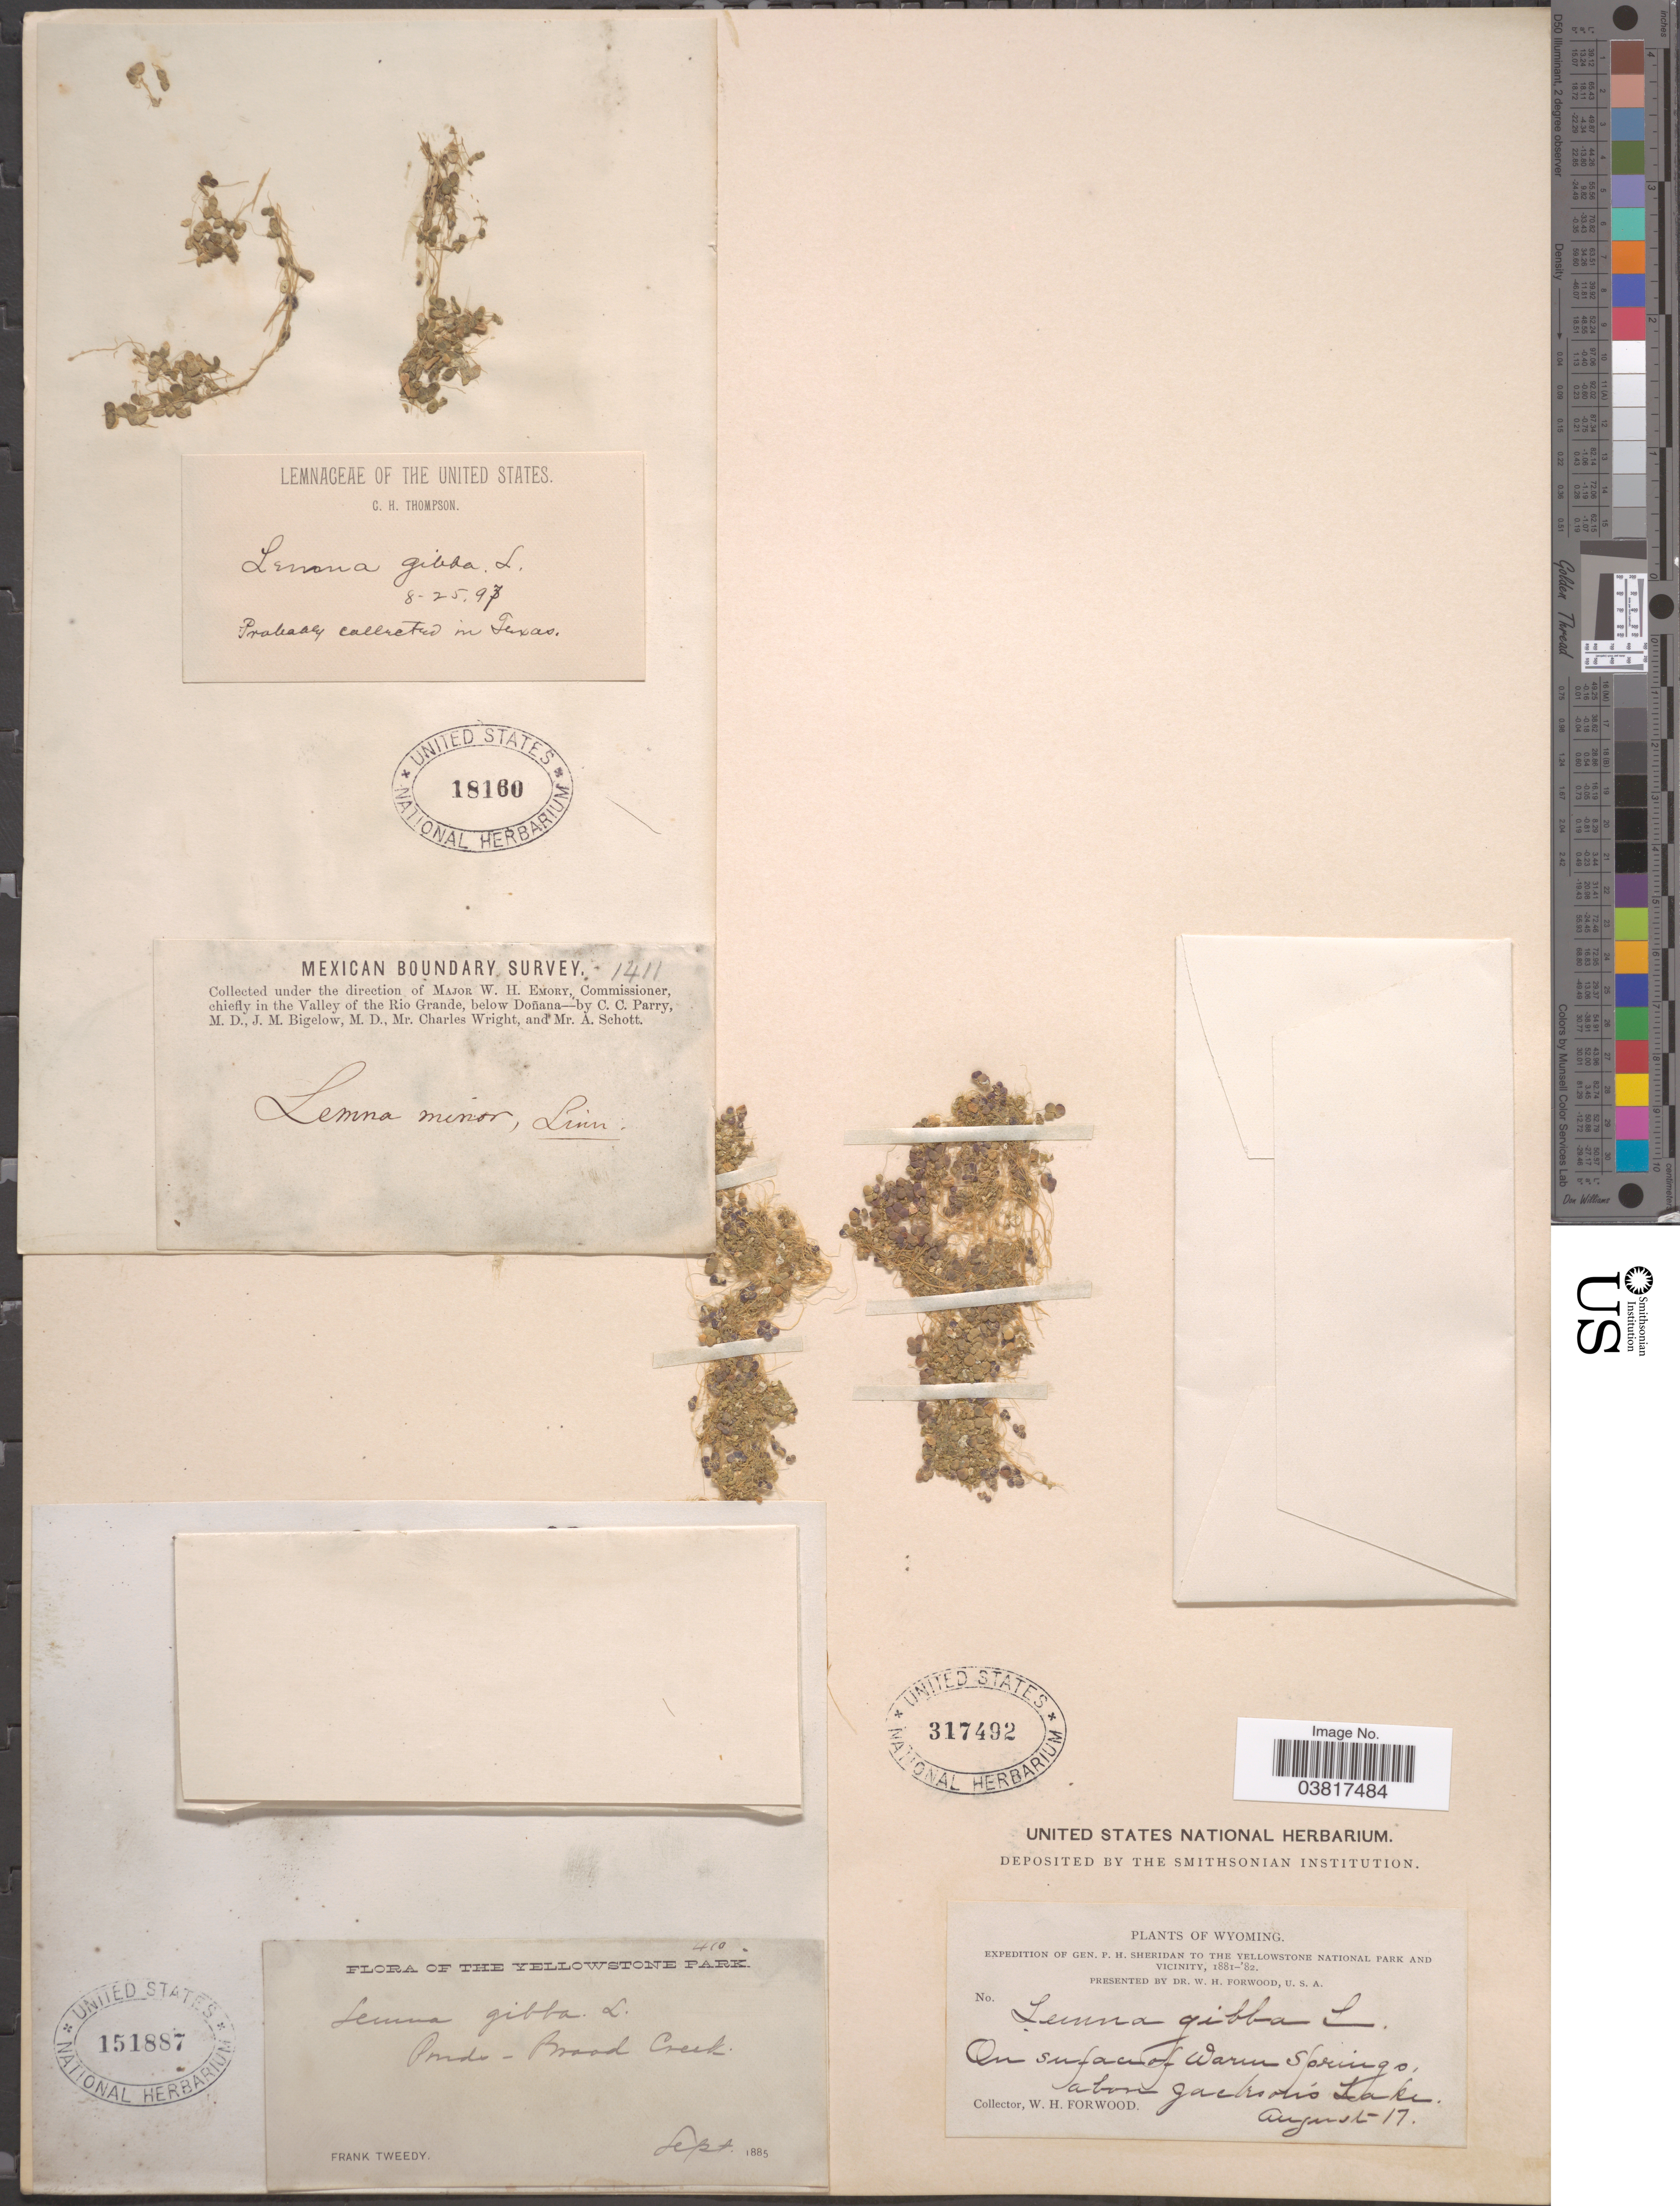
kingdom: Plantae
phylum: Tracheophyta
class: Liliopsida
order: Alismatales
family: Araceae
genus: Lemna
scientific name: Lemna gibba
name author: L.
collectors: W. Forwood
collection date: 1881-08-17/1882-08-17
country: United States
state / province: Wyoming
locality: Yellowstone National Park and Vicinity. On surface of Warm Springs, above Jackson's Lake.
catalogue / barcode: US 317492-3